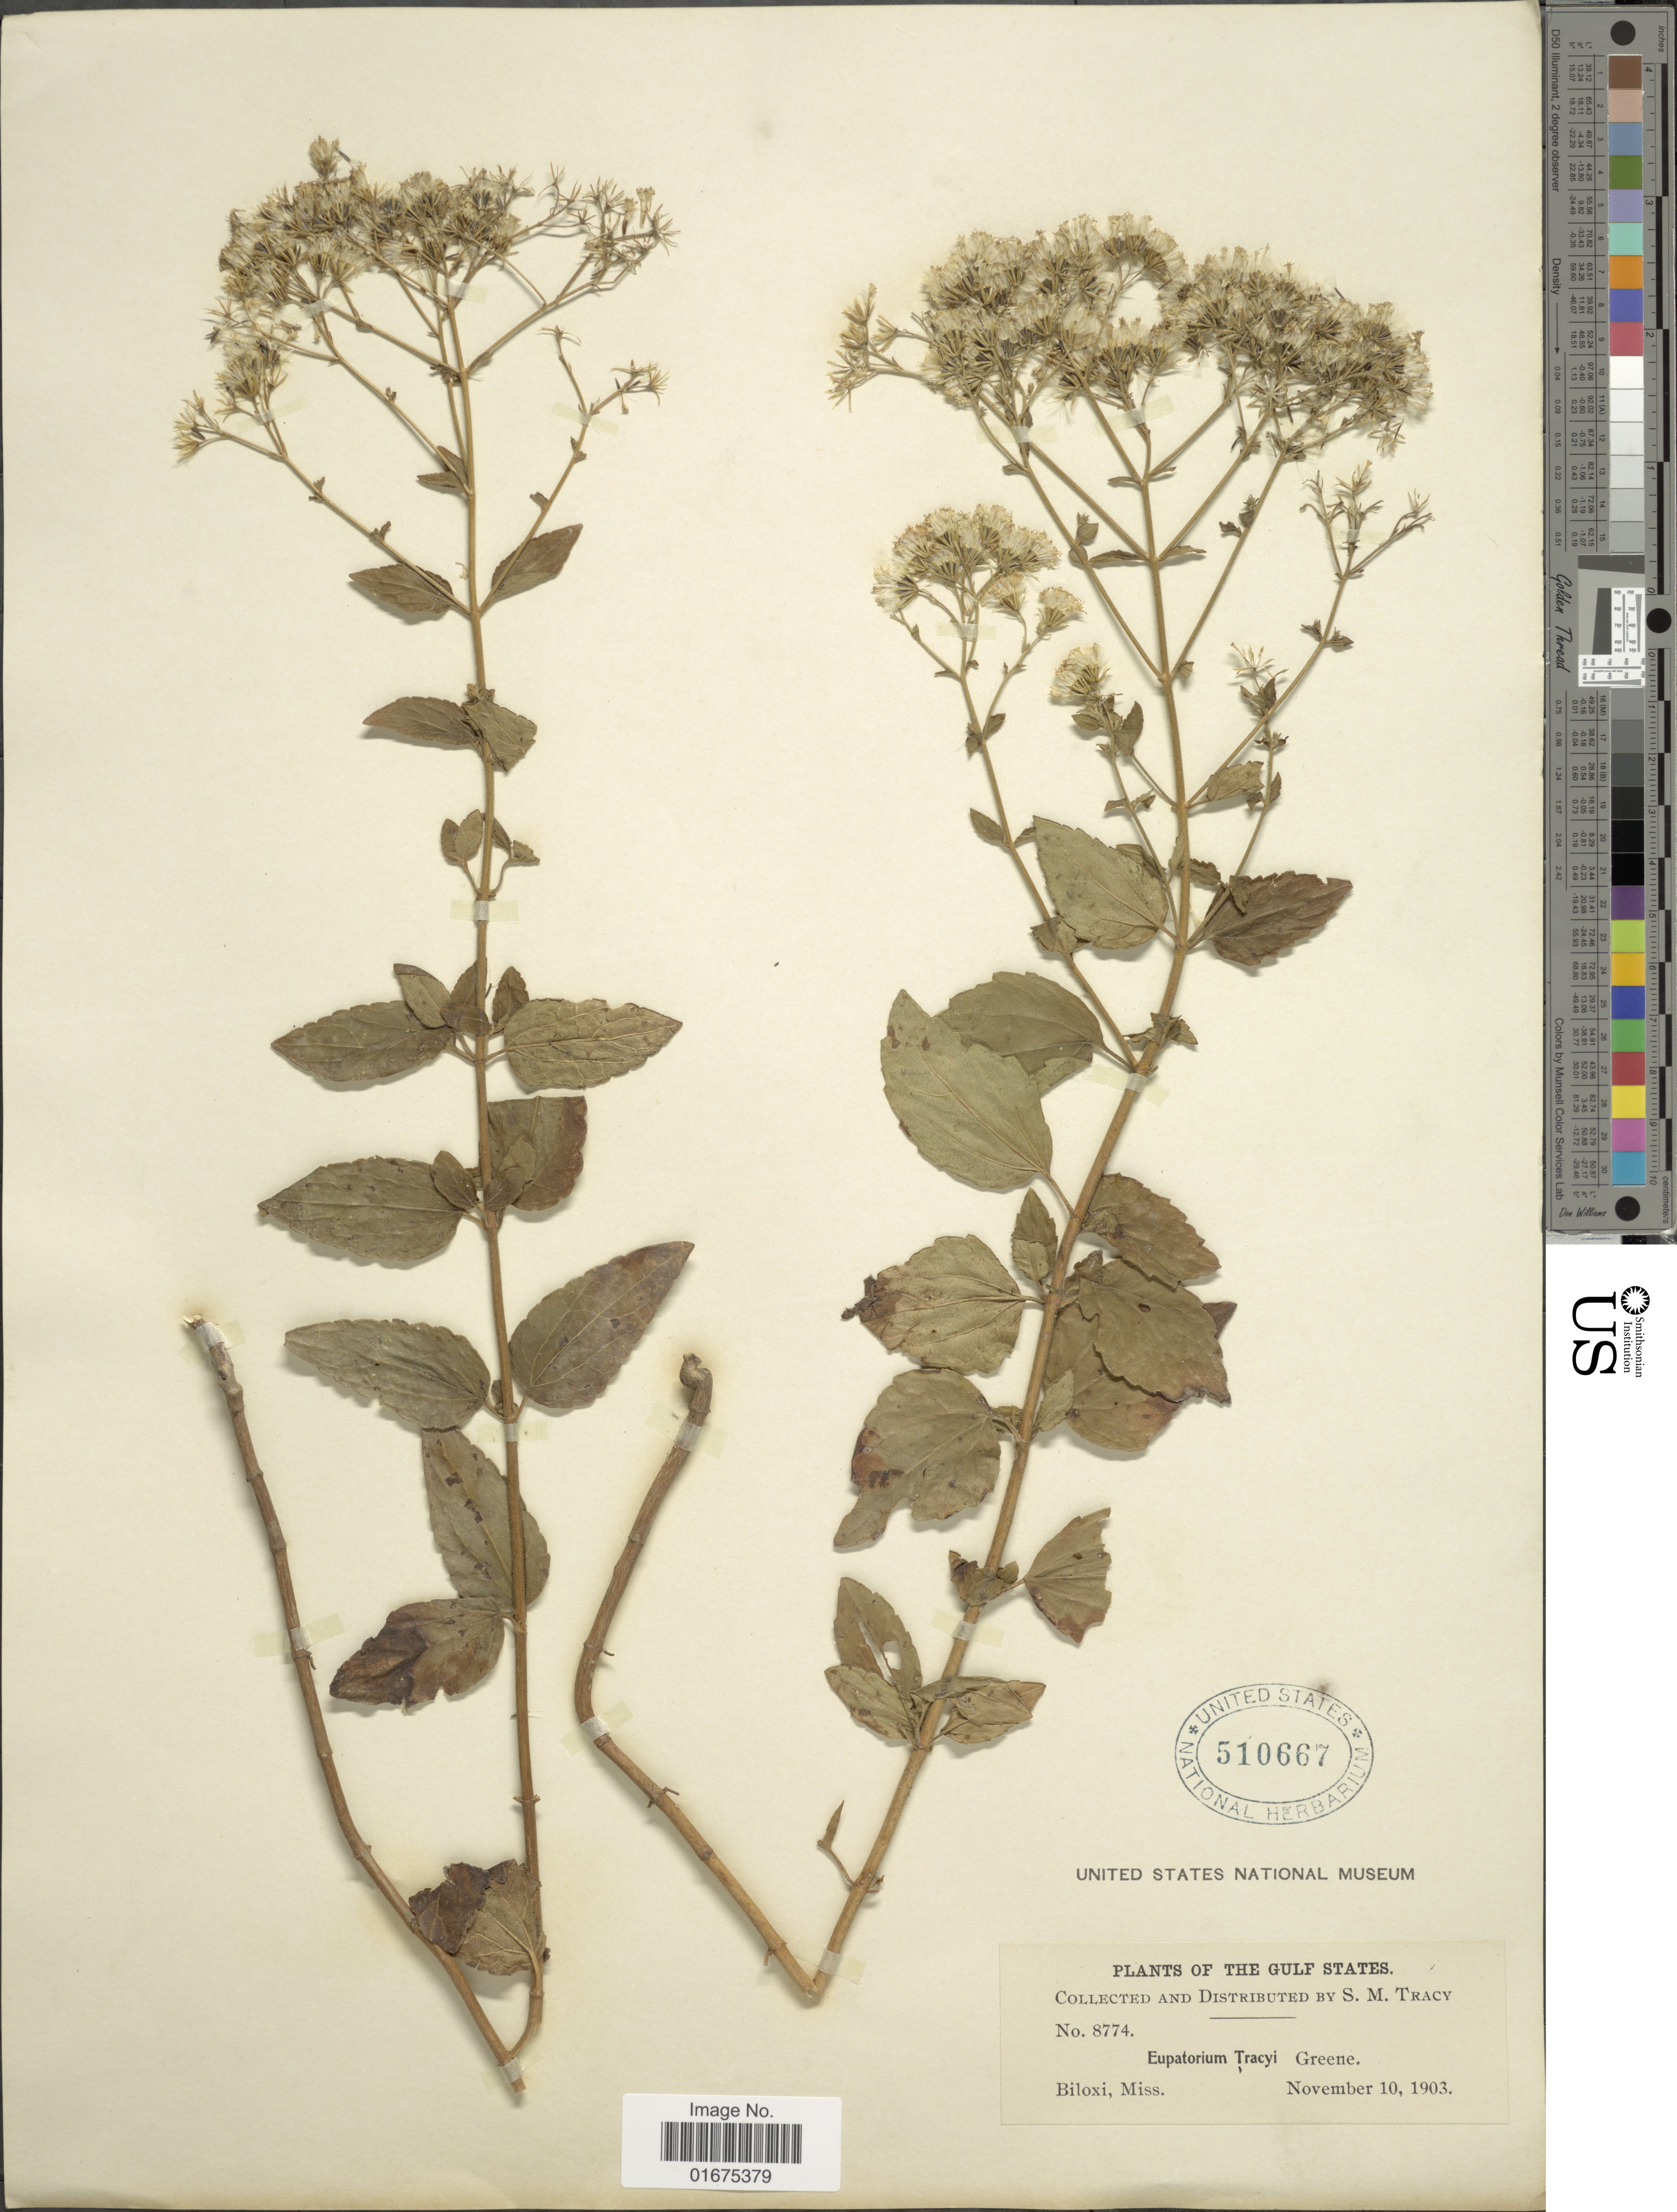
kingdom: Plantae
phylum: Tracheophyta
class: Magnoliopsida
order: Asterales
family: Asteraceae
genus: Ageratina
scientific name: Ageratina tracyi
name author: Greene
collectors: S. M. Tracy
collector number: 8774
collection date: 1903-11-10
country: United States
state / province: Mississippi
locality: The Gulf States, Biloxi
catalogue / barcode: US 510667